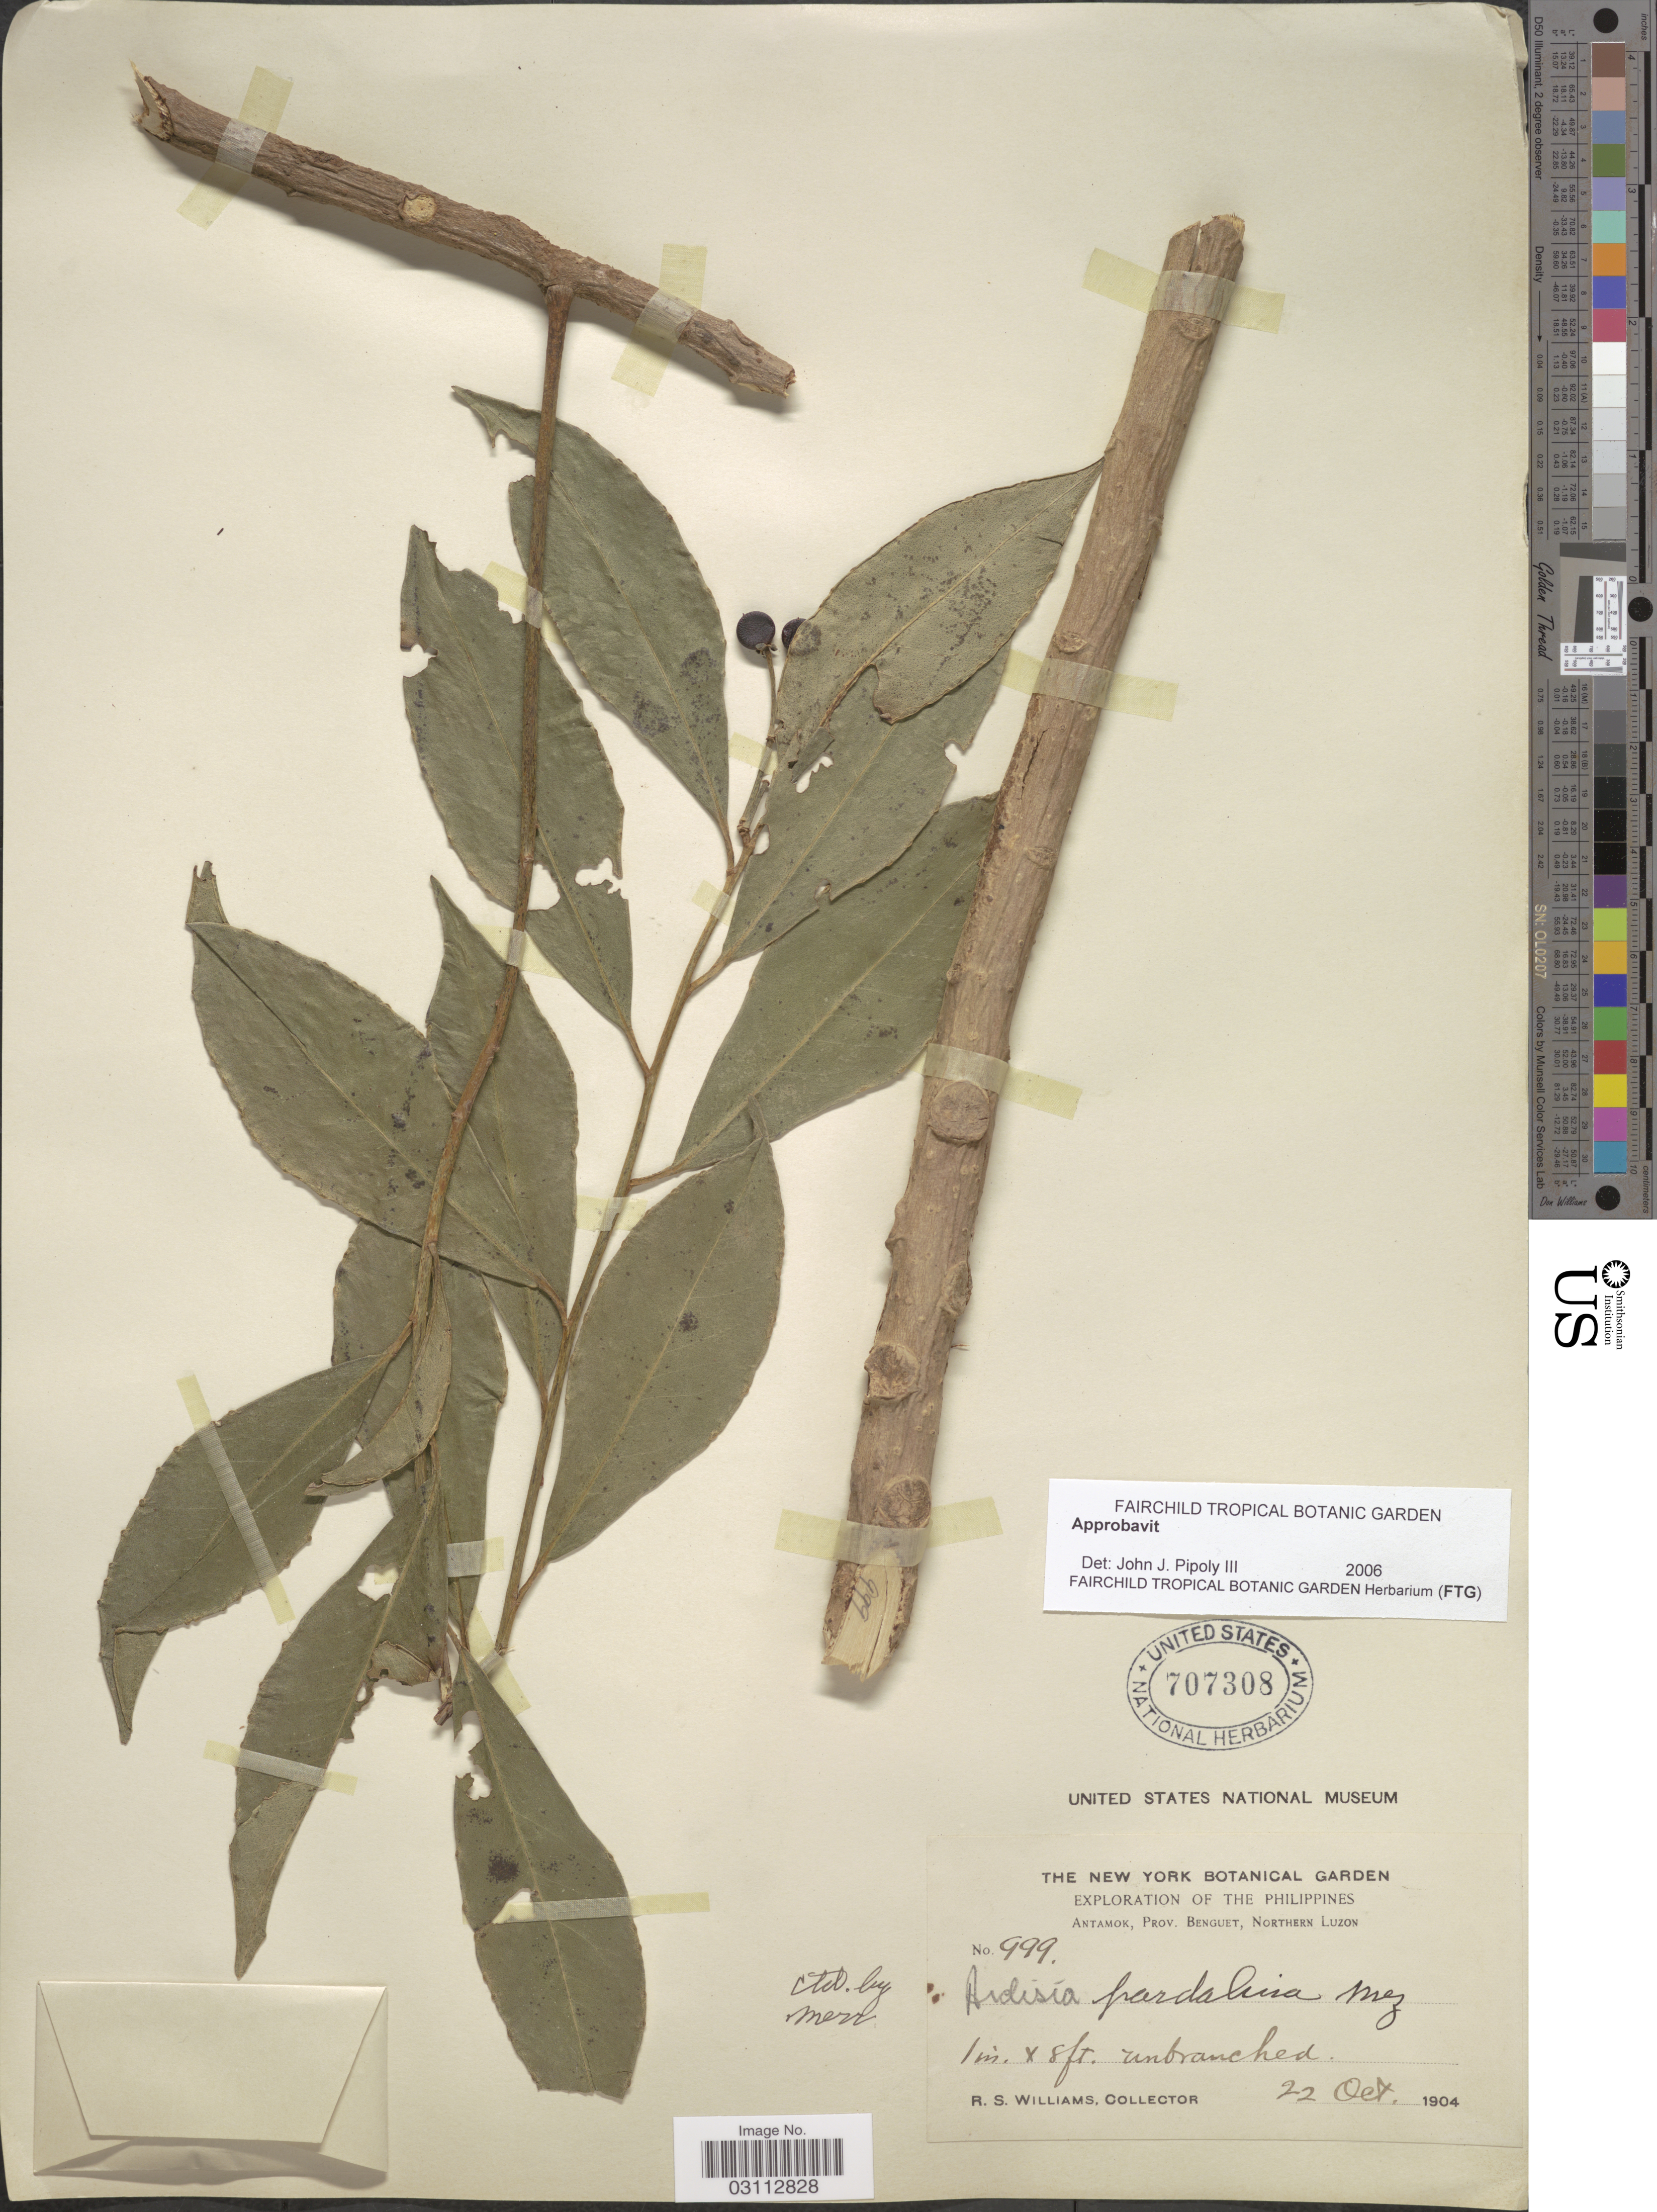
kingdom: Plantae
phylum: Tracheophyta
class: Magnoliopsida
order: Ericales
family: Primulaceae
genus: Ardisia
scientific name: Ardisia pardalina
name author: Mez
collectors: R. S. Williams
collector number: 999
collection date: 1904-10-22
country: Philippines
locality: Antamok, Prov. Benguet, Northern Luzon.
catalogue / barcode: US 707308